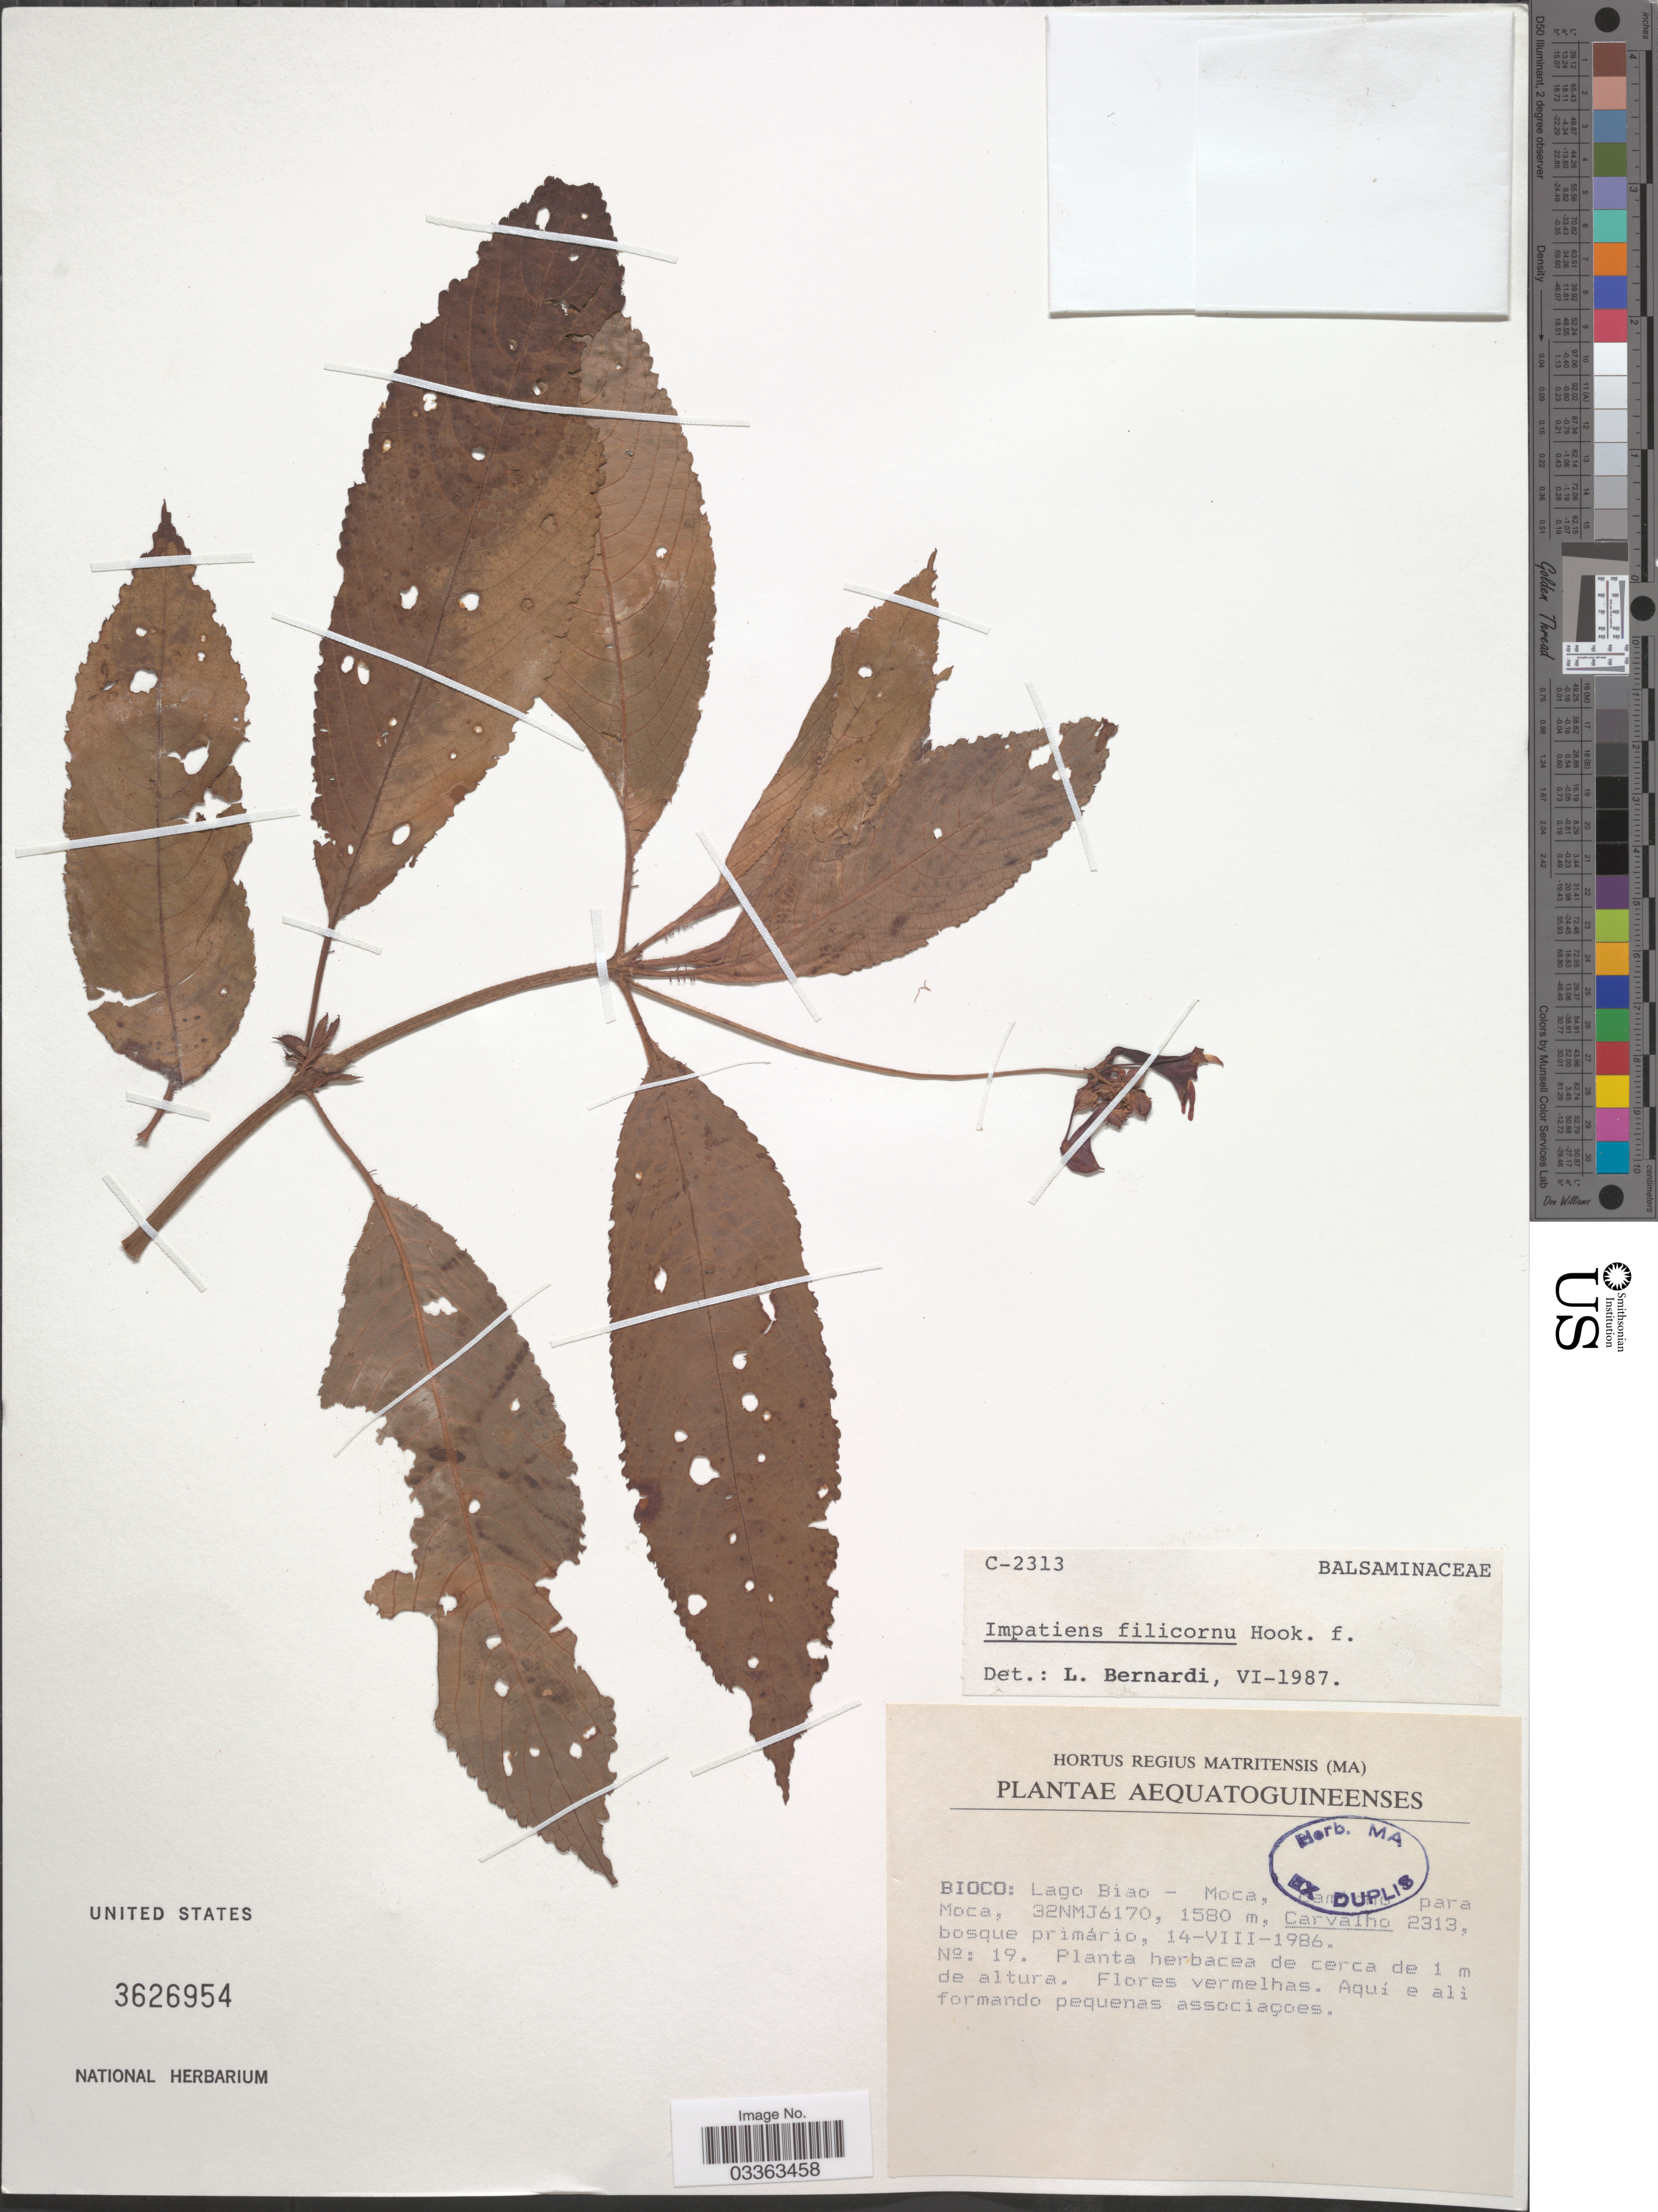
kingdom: Plantae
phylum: Tracheophyta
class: Magnoliopsida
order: Ericales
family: Balsaminaceae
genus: Impatiens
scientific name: Impatiens filicornu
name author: Hook. f.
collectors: Carvalho, --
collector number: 2313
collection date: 1986-08-14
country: Equatorial Guinea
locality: Aequatoguineenses, Bioco: Lago Biao - Moca, [illegible text] para Moca, 32NMJ6170.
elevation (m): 1580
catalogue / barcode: US 3626954